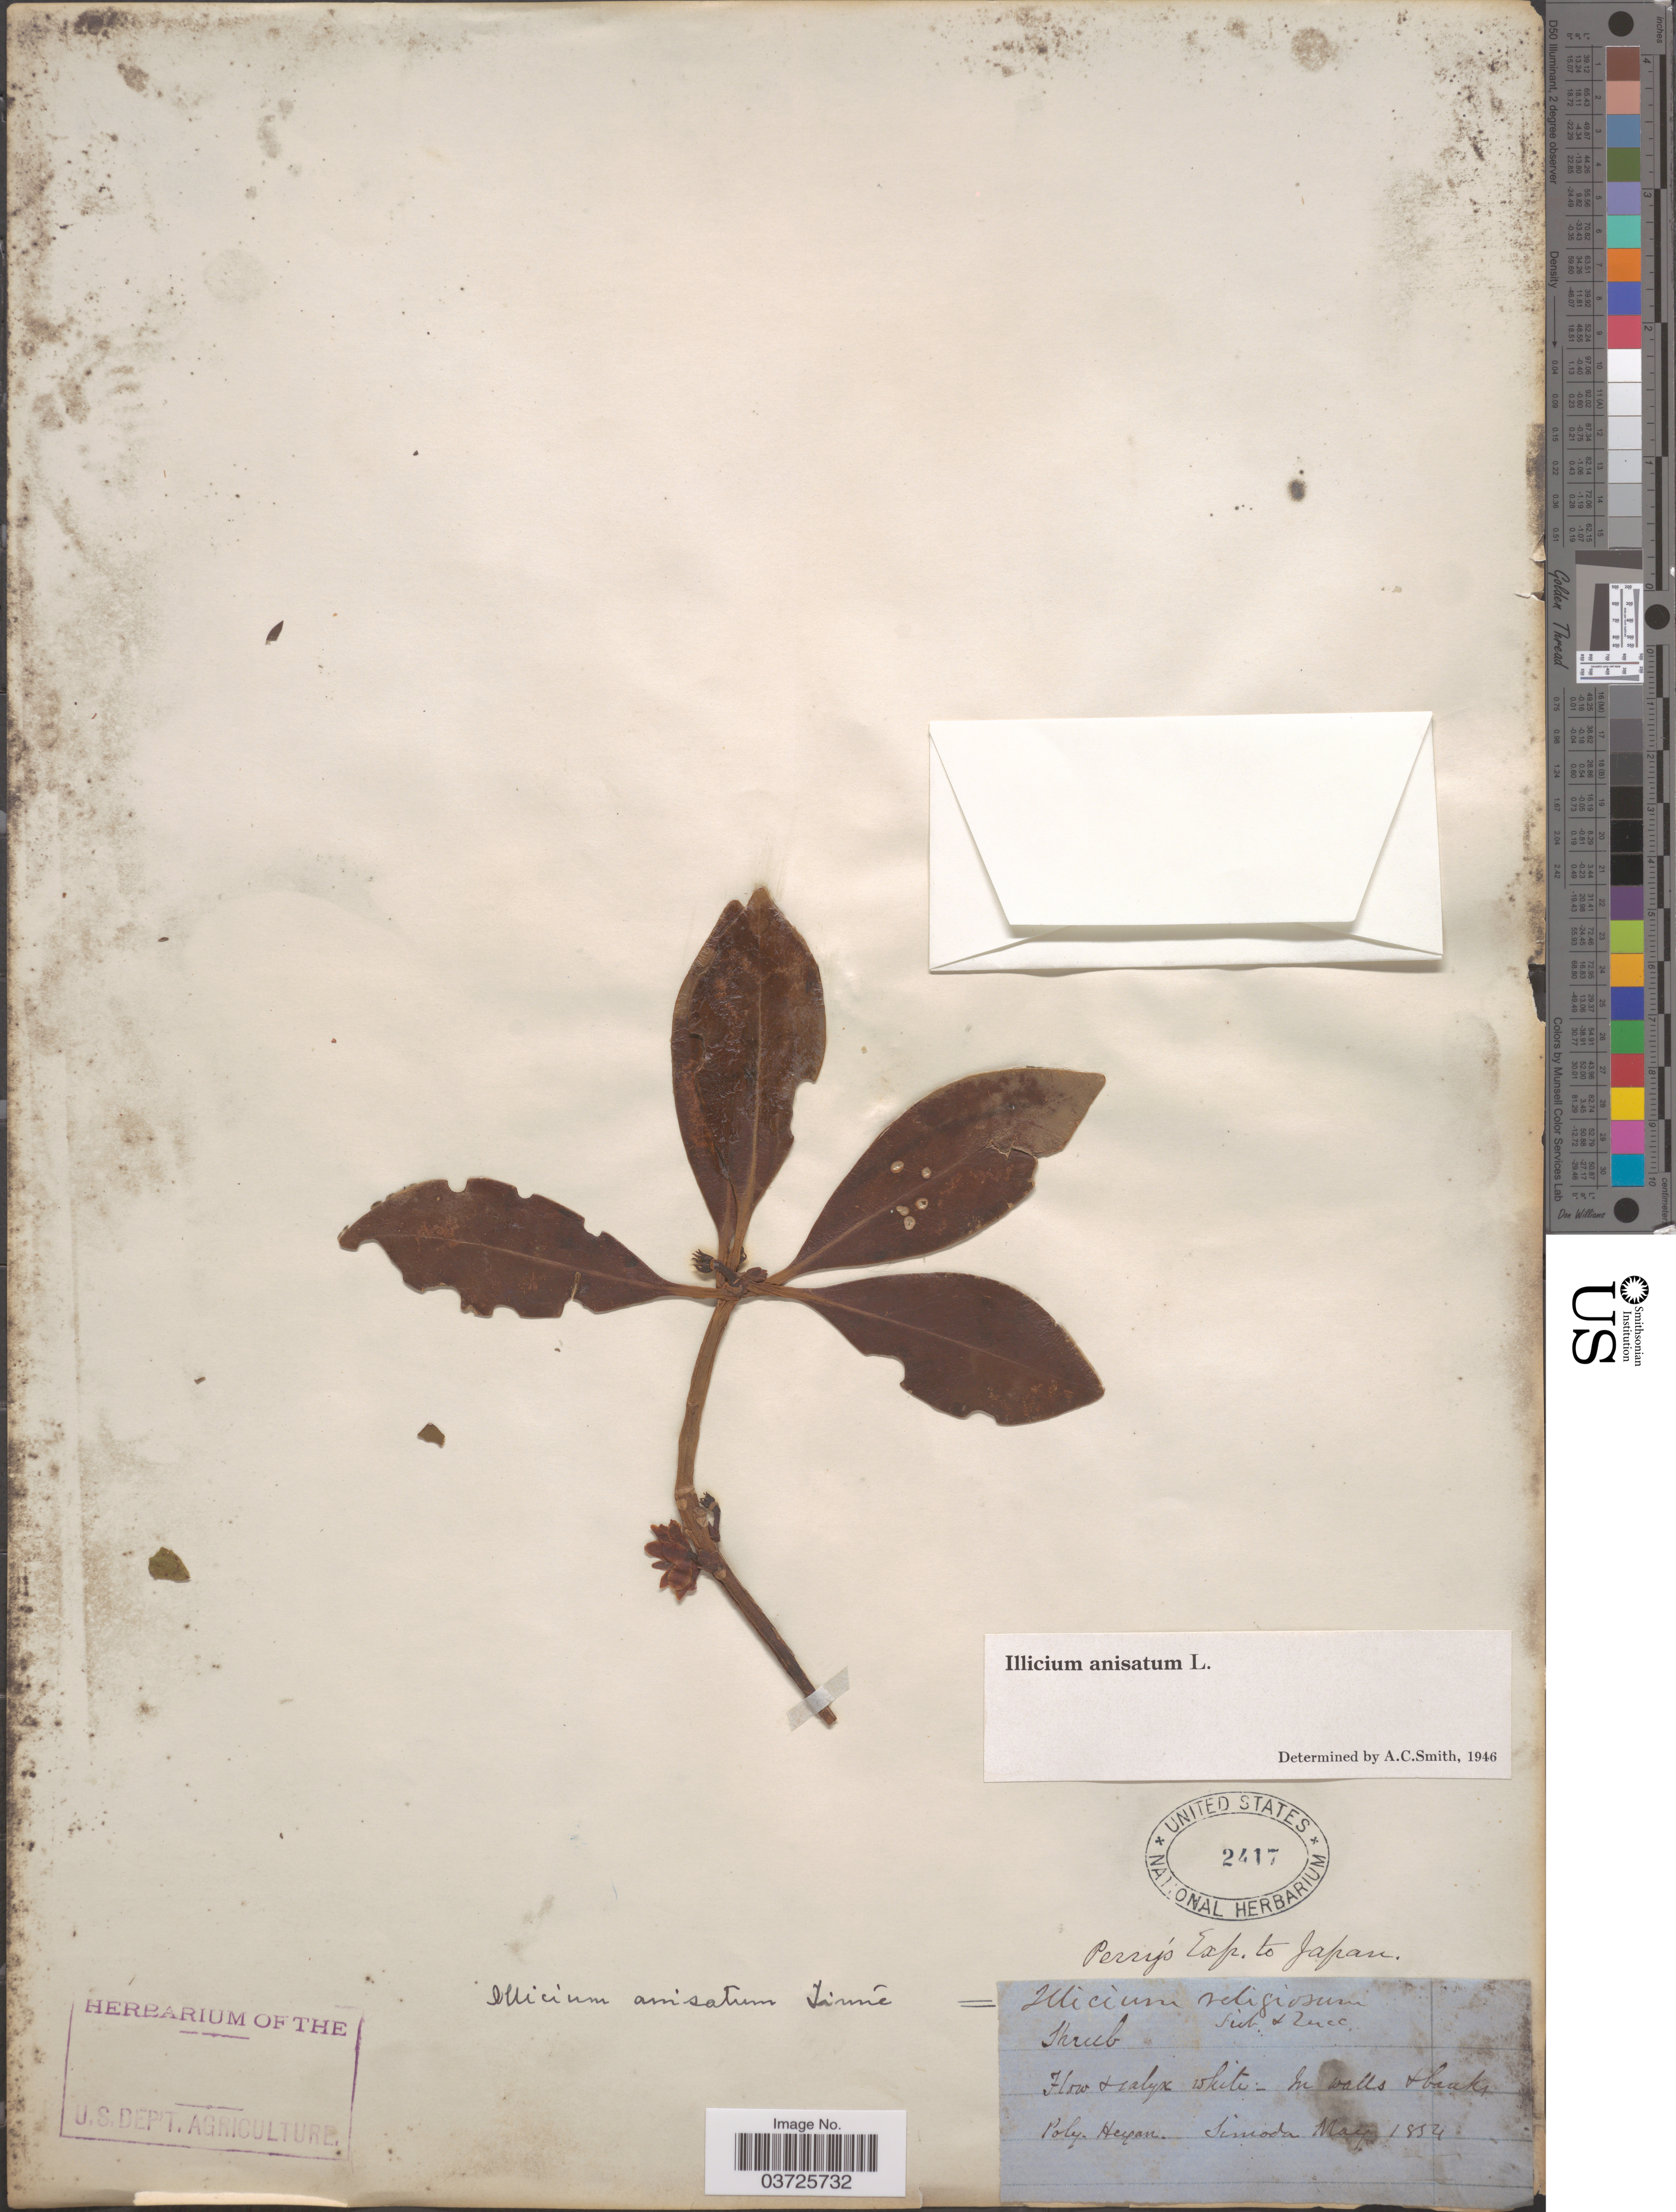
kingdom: Plantae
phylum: Tracheophyta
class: Magnoliopsida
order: Austrobaileyales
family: Schisandraceae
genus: Illicium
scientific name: Illicium anisatum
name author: L.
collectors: -- Perry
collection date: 1854-05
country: Japan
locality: In walls+ banks. Poly. Heyan. Simoda [unsure placement].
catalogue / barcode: US 2417